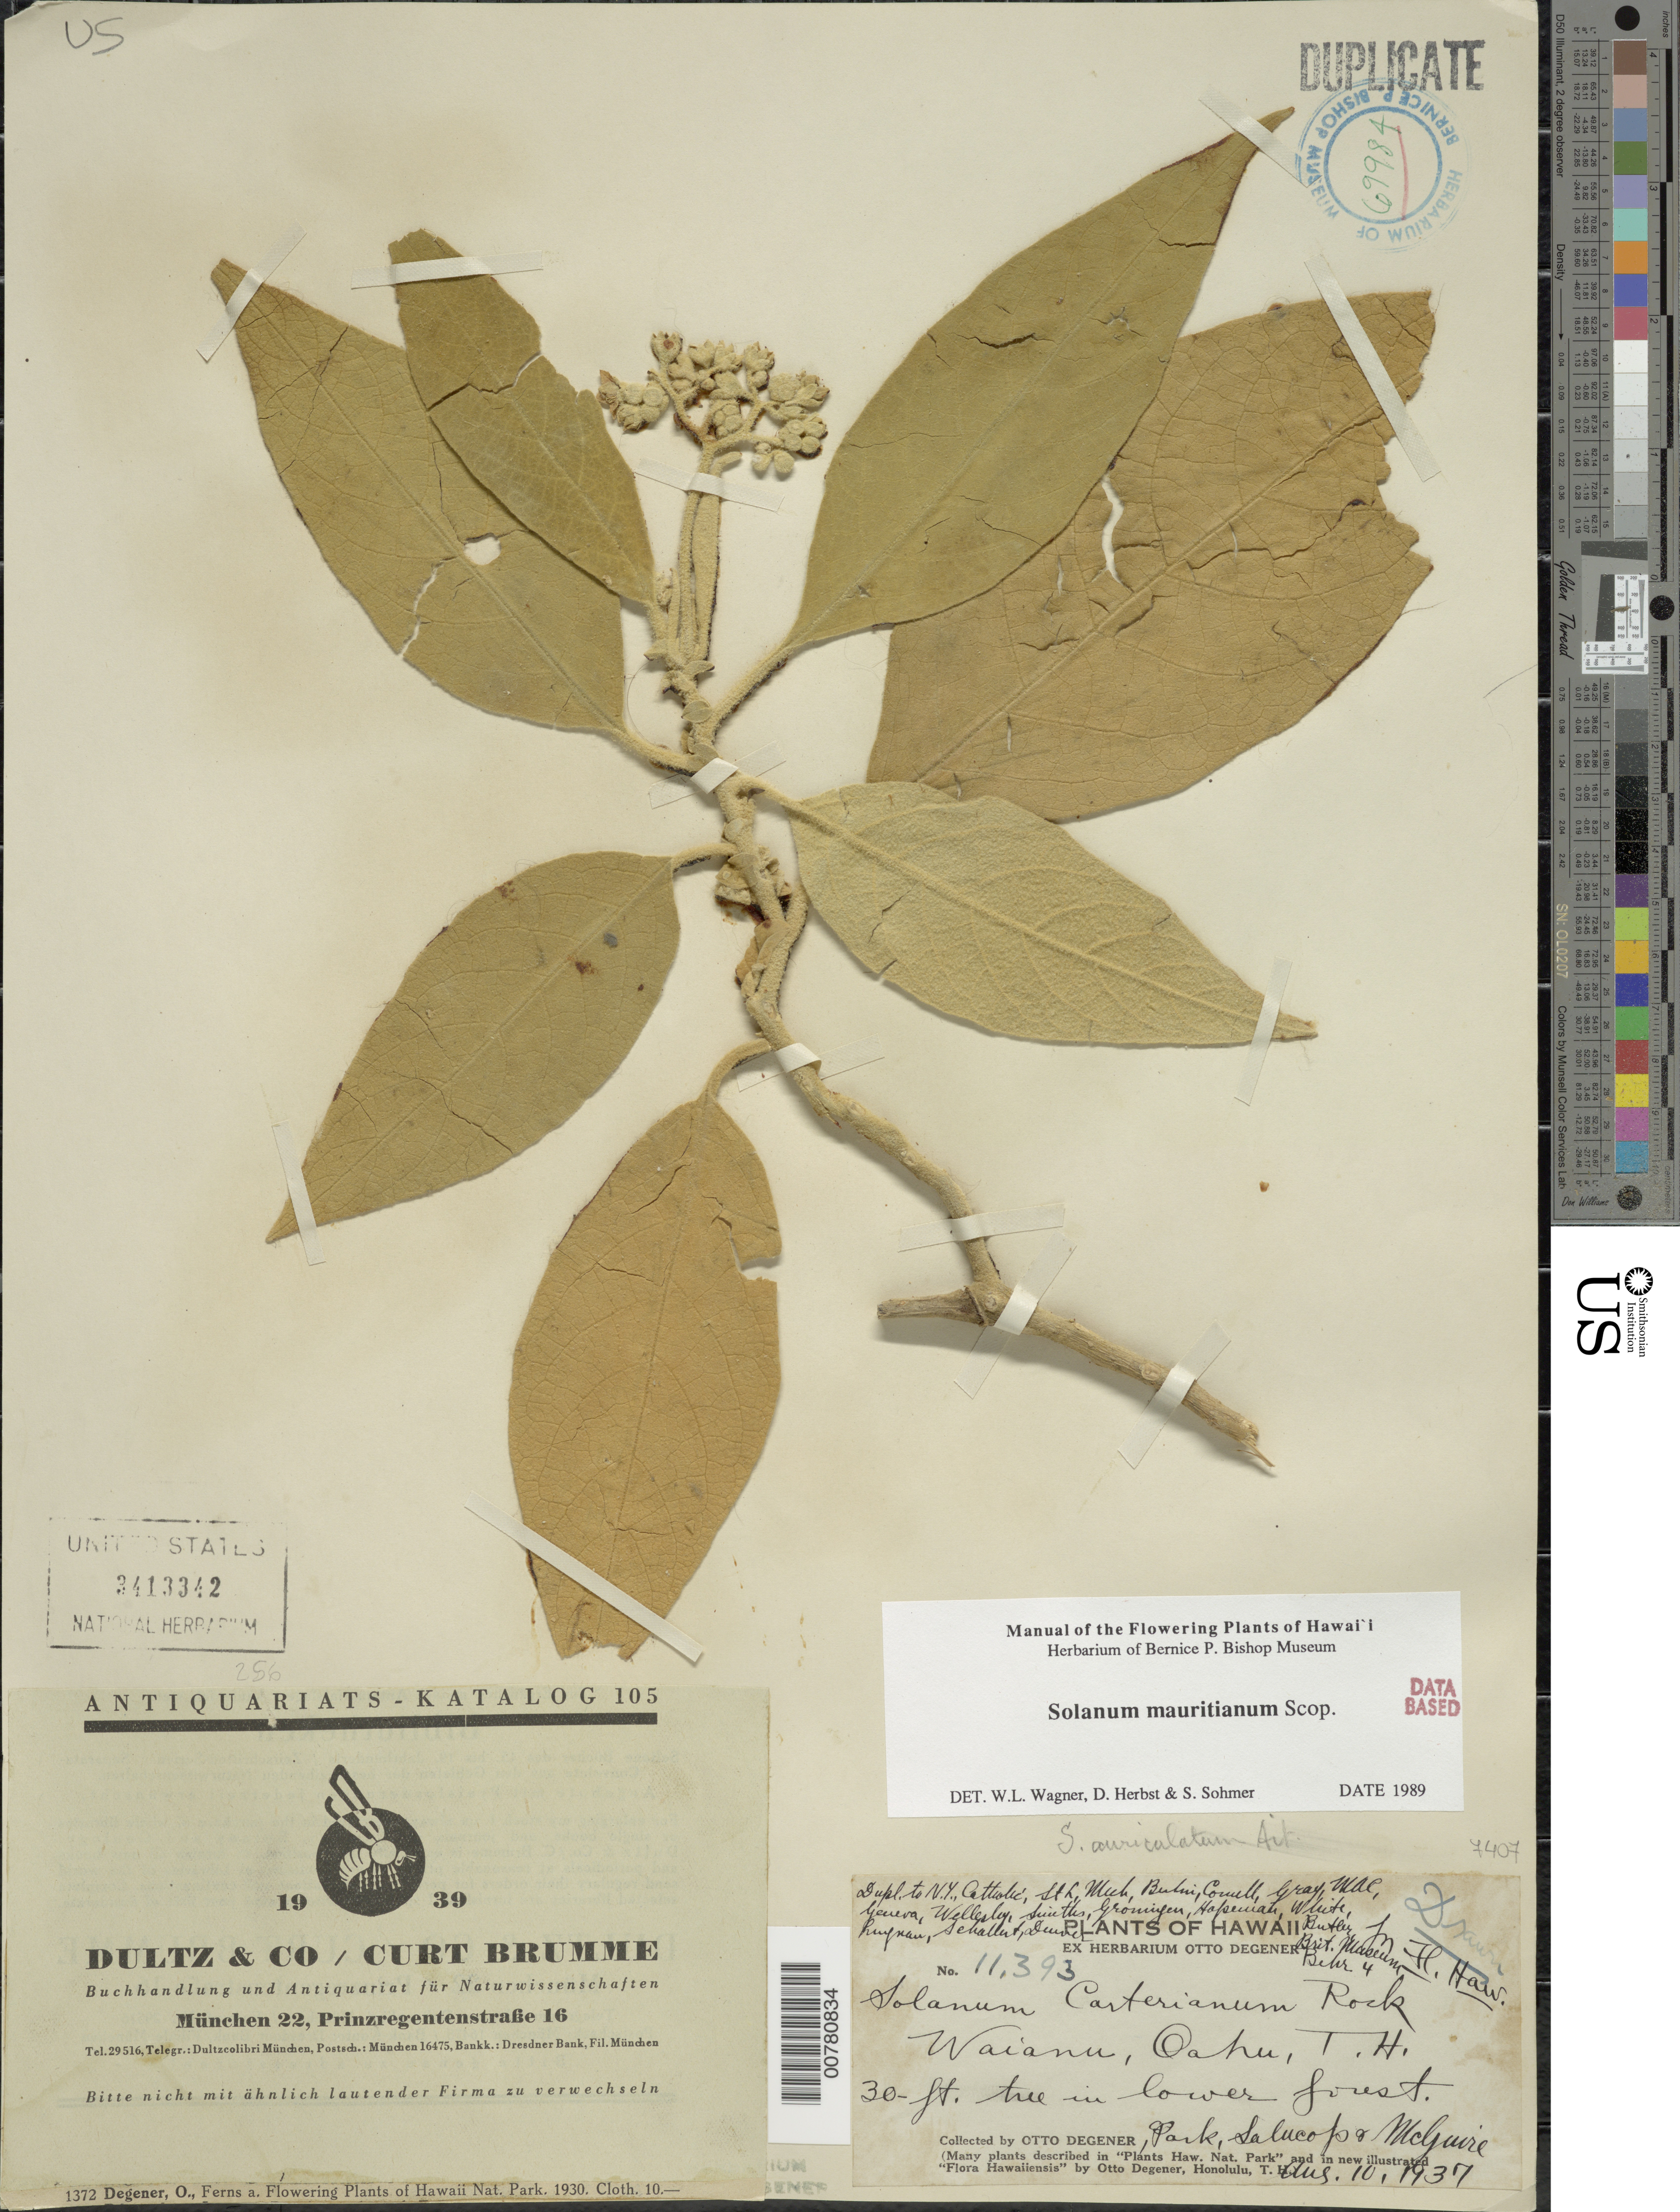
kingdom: Plantae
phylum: Tracheophyta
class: Magnoliopsida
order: Solanales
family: Solanaceae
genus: Solanum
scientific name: Solanum mauritianum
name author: Scop.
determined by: Wagner, W. L.; Herbst, D. R.; Sohmer, S. H.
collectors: O. Degener, -- Salucop & McGuire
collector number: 11393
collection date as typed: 10 Aug 1937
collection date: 1937-08-10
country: United States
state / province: Hawaii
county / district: Honolulu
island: Oahu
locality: Waianu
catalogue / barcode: US 3413342